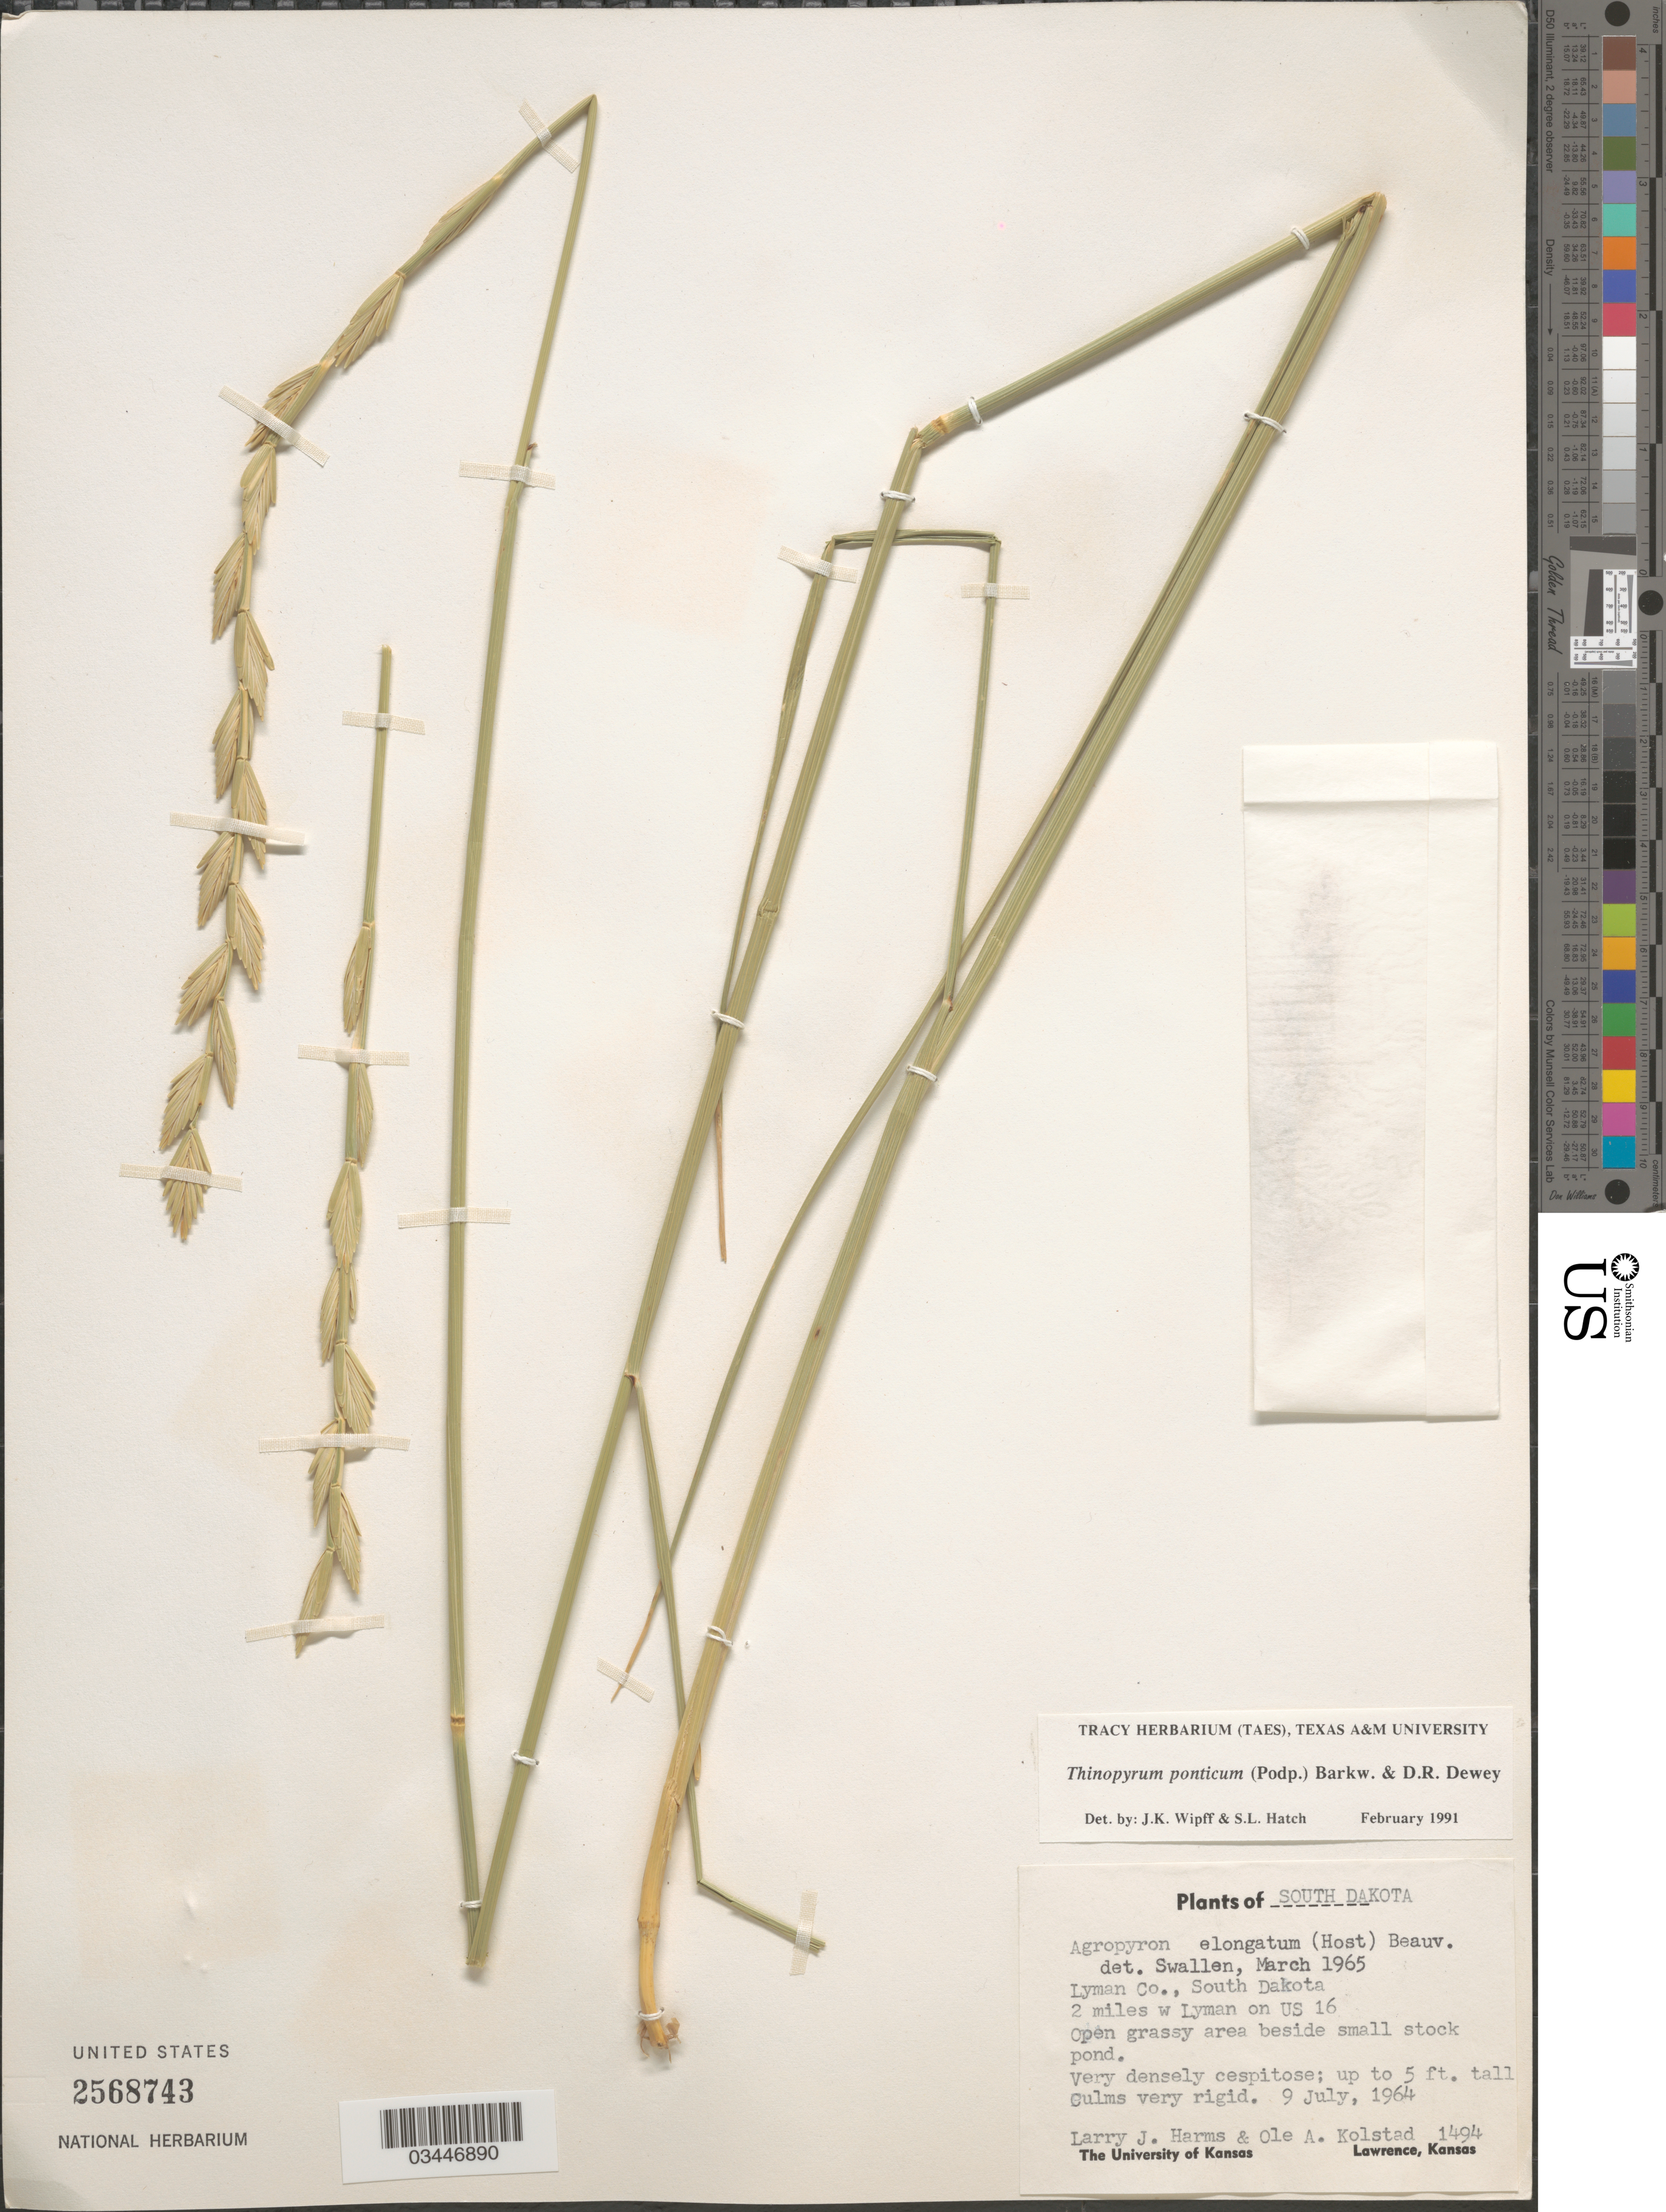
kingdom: Plantae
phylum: Tracheophyta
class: Liliopsida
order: Poales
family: Poaceae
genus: Thinopyrum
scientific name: Thinopyrum ponticum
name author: (Podp.) Barkworth & Dewey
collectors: L. Harms & O. Kolstad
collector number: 1494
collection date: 1964-07-09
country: United States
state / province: South Dakota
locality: Lyman Co. 2 miles w Lyman on US 16. Open grassy area beside small stock pond.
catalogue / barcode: US 2568743